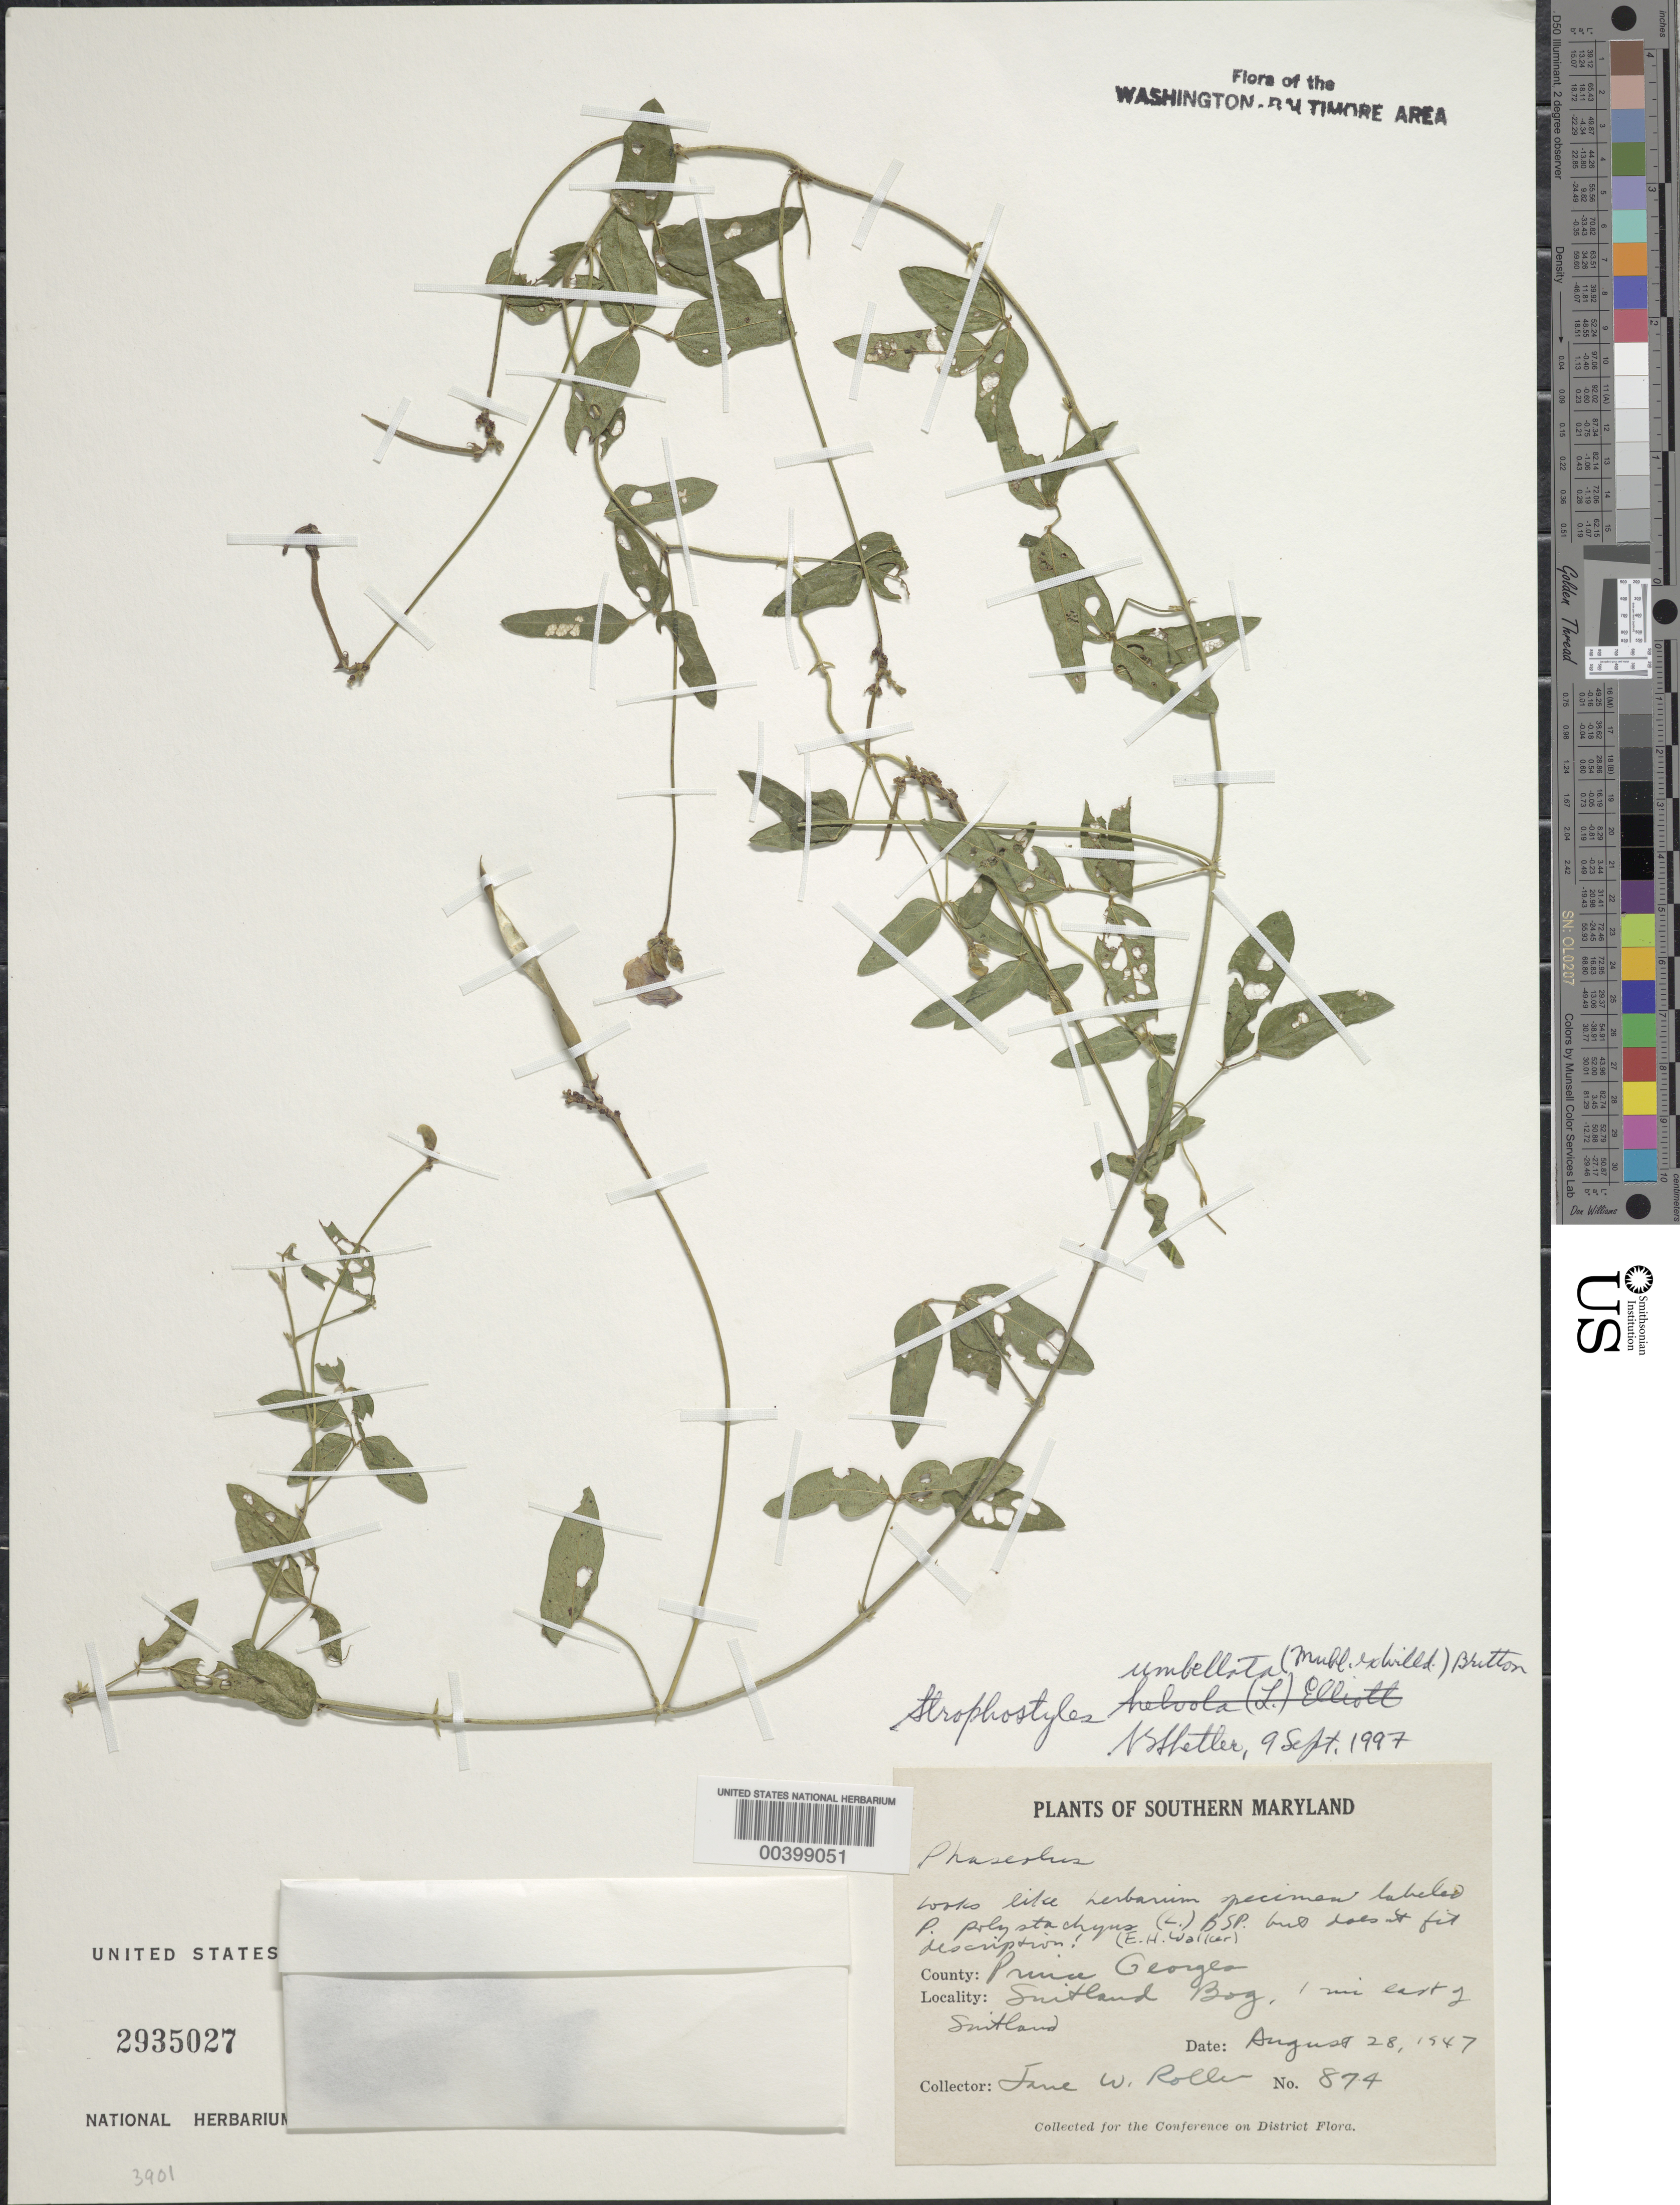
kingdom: Plantae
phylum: Tracheophyta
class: Magnoliopsida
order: Fabales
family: Fabaceae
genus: Strophostyles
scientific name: Strophostyles umbellata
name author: (Muhl. ex Willd.) Britton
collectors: J. W. Roller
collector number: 874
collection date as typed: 28 Aug 1947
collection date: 1947-08-28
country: United States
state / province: Maryland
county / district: Prince George's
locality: Suitland Bog, east of Suitland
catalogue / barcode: US 2935027